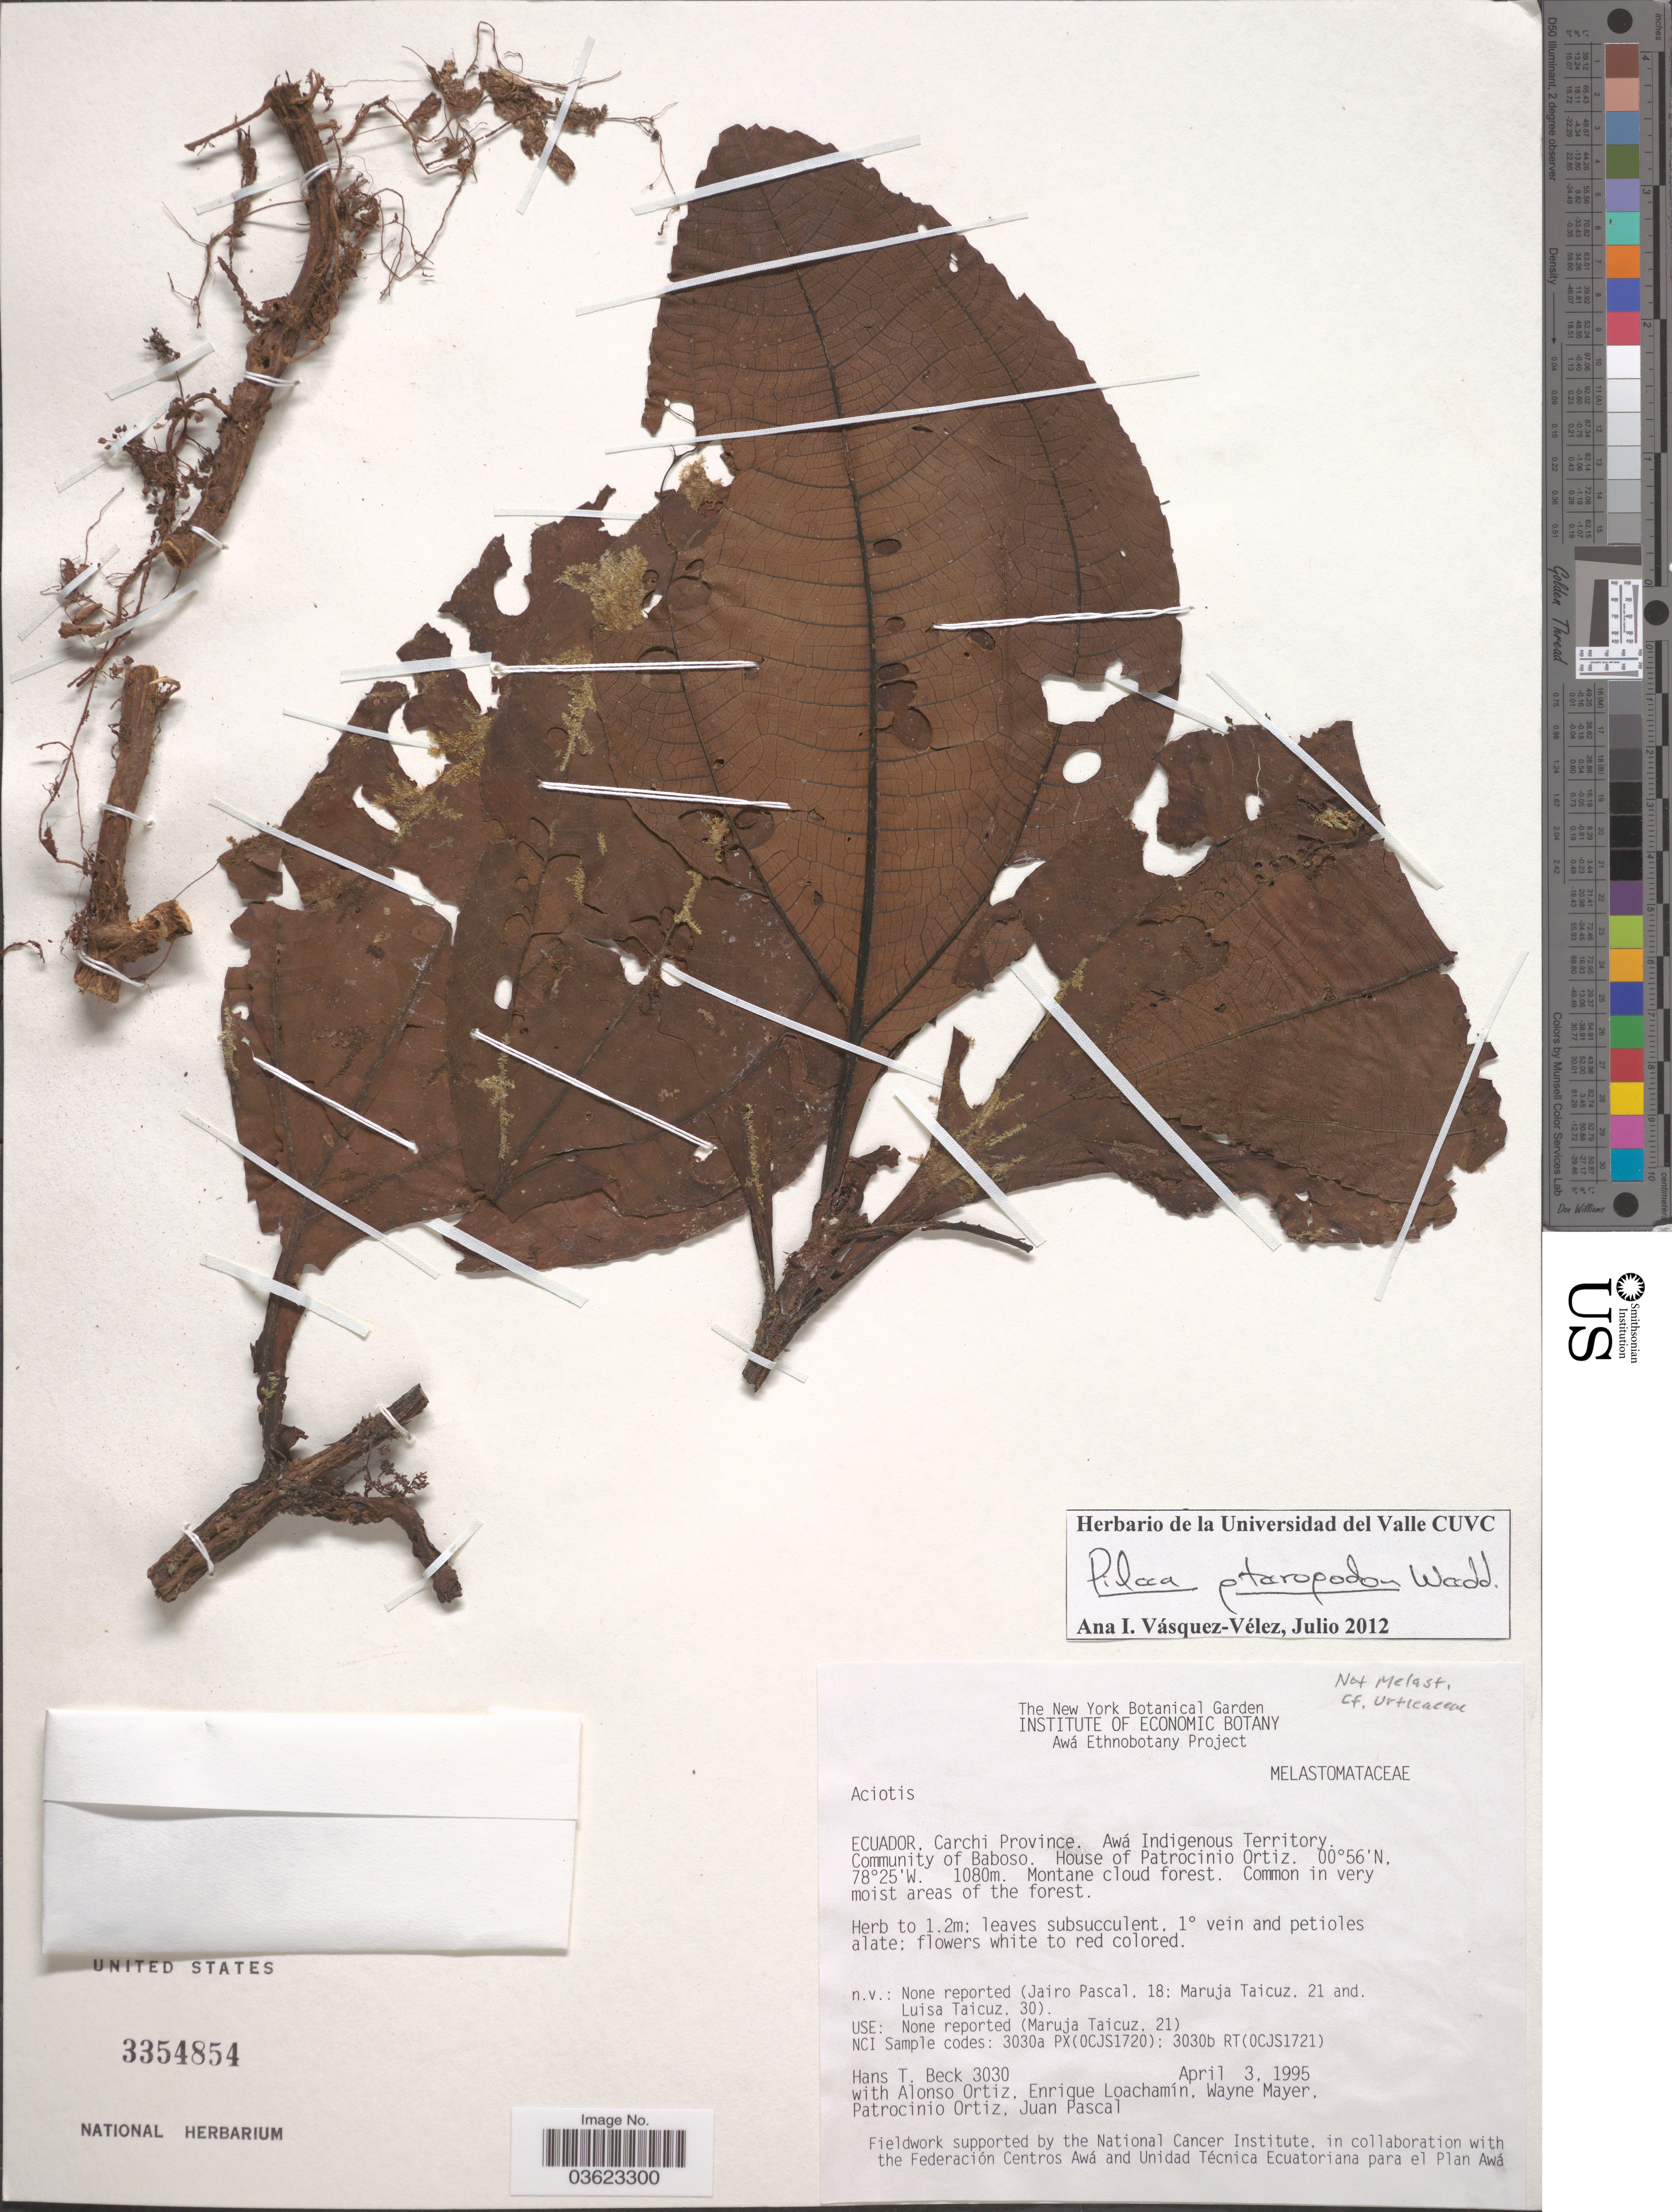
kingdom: Plantae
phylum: Tracheophyta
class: Magnoliopsida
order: Rosales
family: Urticaceae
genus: Pilea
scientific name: Pilea pteropodon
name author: Wedd.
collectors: H. T. Beck, A. Ortiz, E. Loachamin, W. Mayer & et al.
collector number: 3030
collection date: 1995-04-03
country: Ecuador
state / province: Carchi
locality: Awá Indigenous Territory. Community of Baboso. House of Patrocinio Ortiz.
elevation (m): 1080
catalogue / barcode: US 3354854